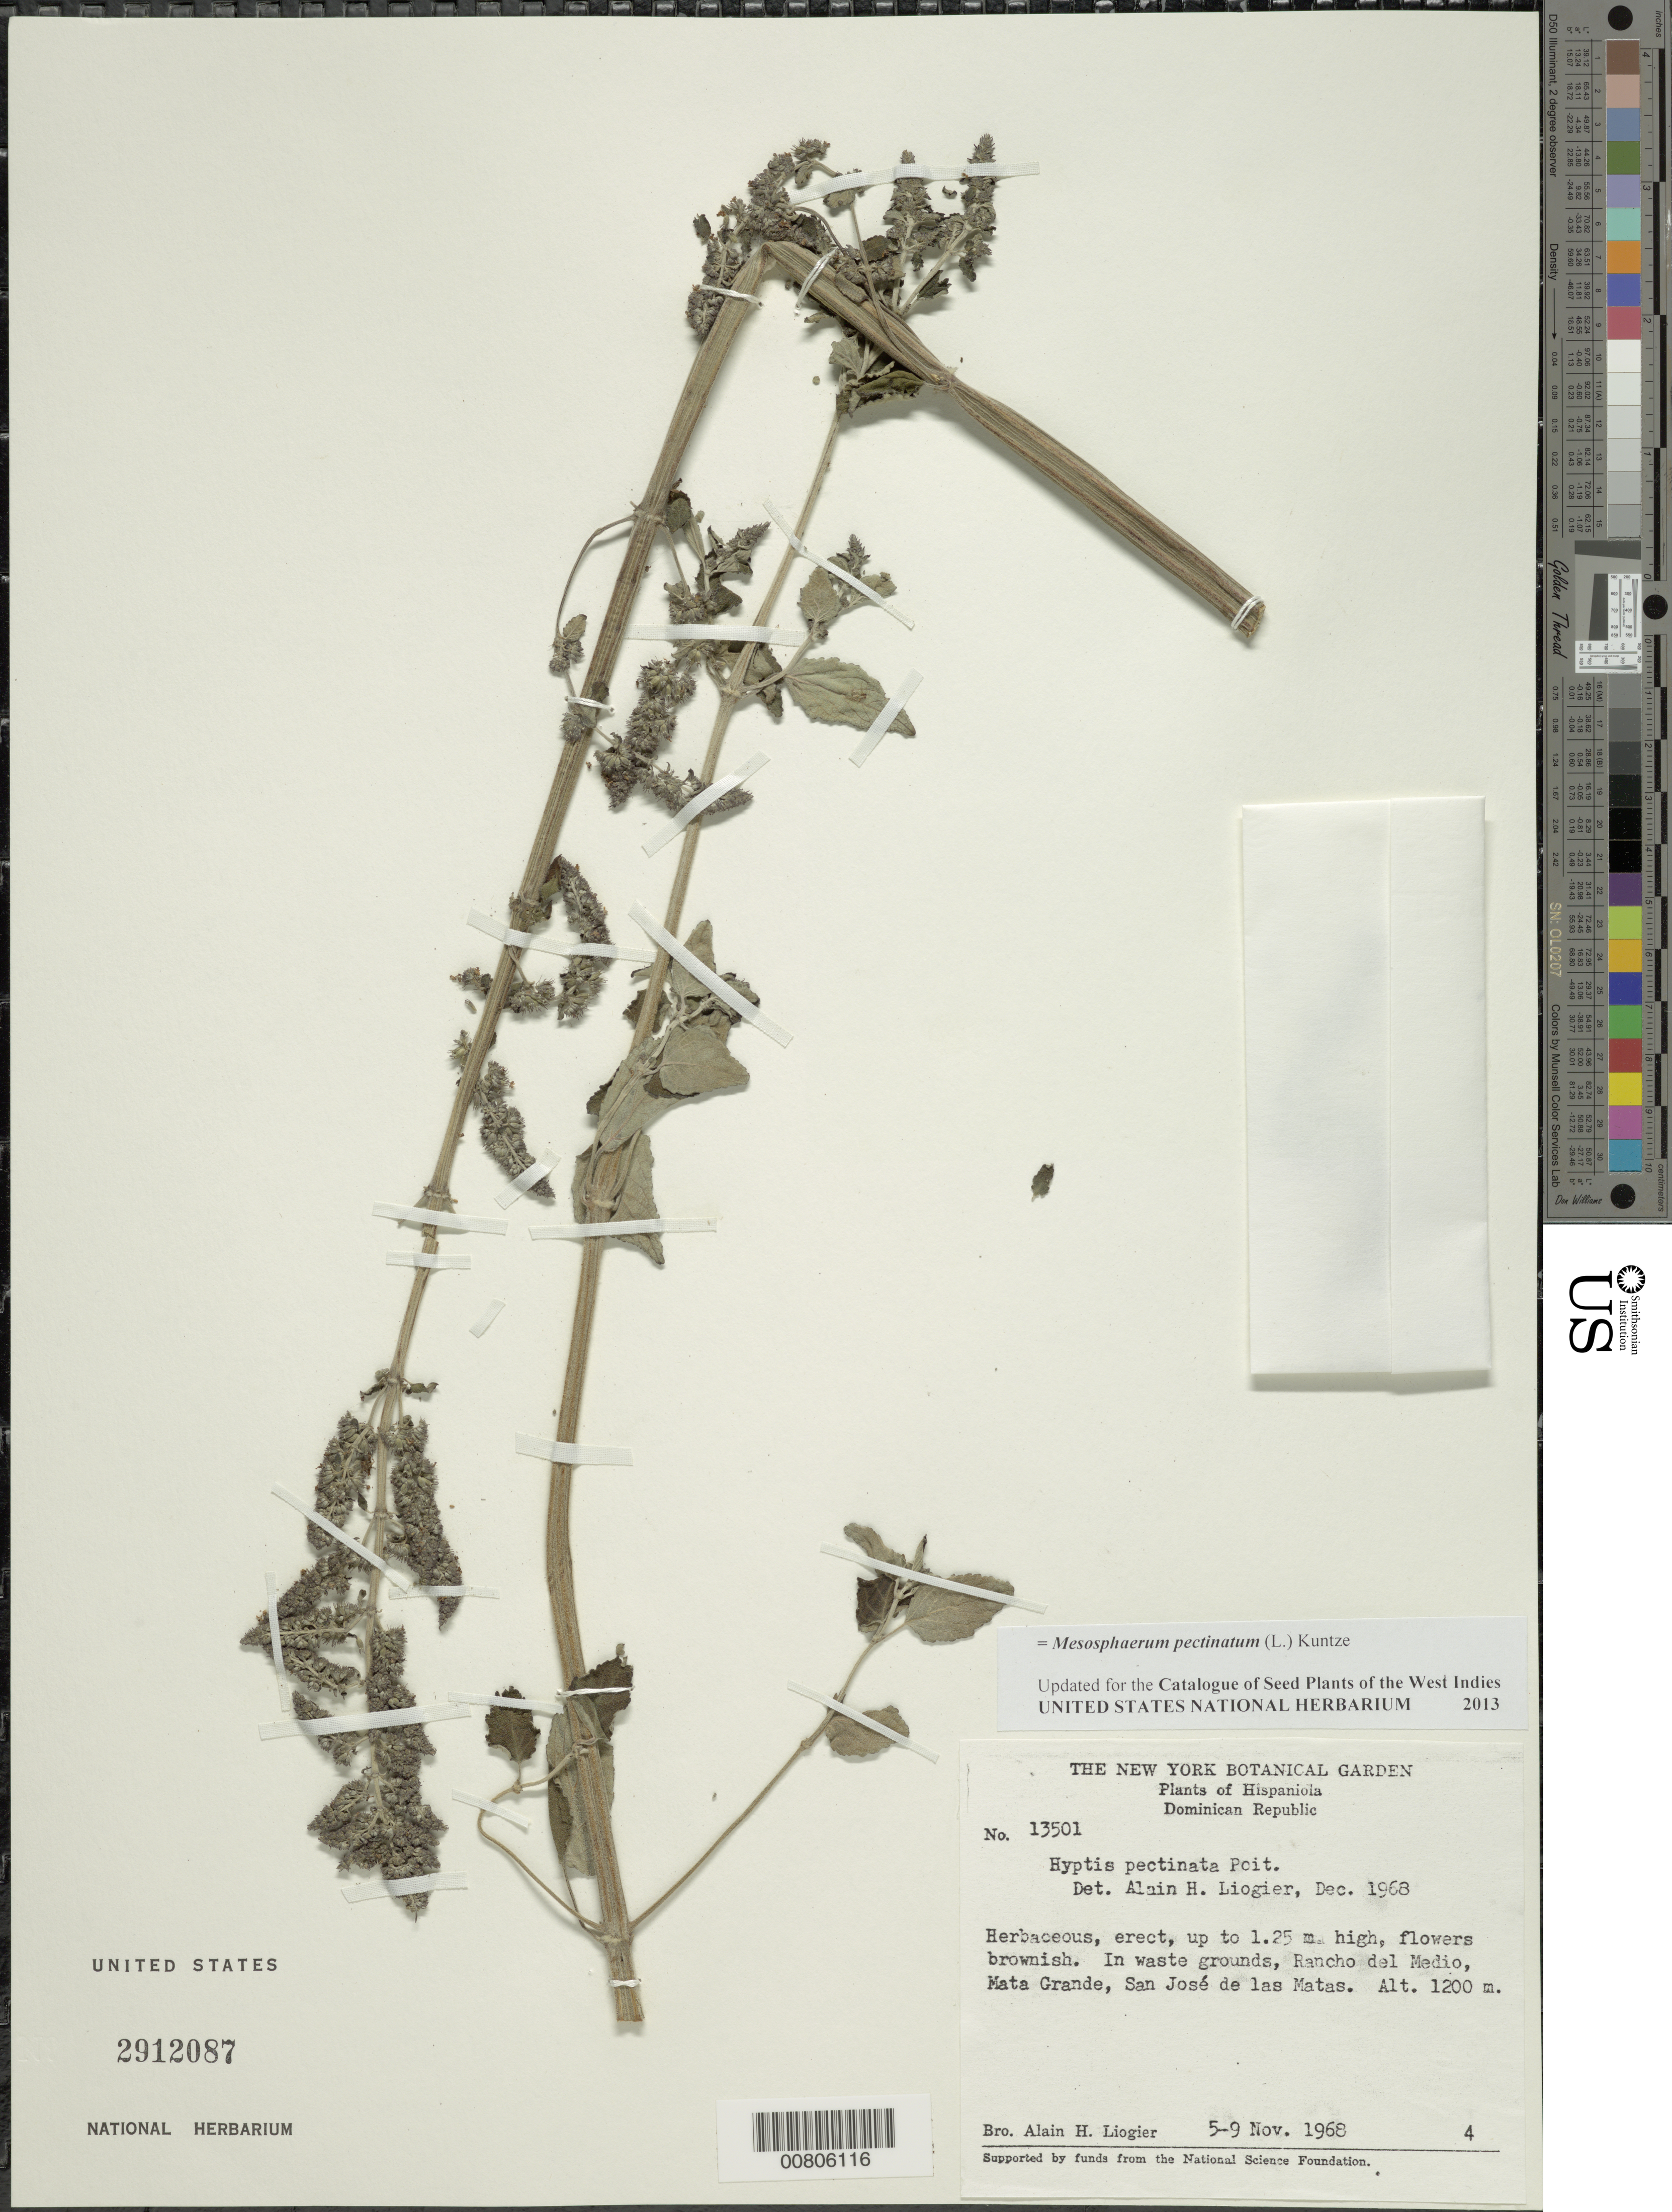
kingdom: Plantae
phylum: Tracheophyta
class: Magnoliopsida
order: Lamiales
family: Lamiaceae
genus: Mesosphaerum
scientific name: Mesosphaerum pectinatum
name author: (L.) Kuntze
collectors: A. H. Liogier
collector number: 13501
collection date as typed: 05 Nov 1968 to 09 Nov 1968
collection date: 1968-11-05/1968-11-09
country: Dominican Republic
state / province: Santiago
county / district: San José de las Matas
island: Hispaniola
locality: Rancho del Medio, Mata Grande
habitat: In waste grounds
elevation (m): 1200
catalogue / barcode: US 2912087